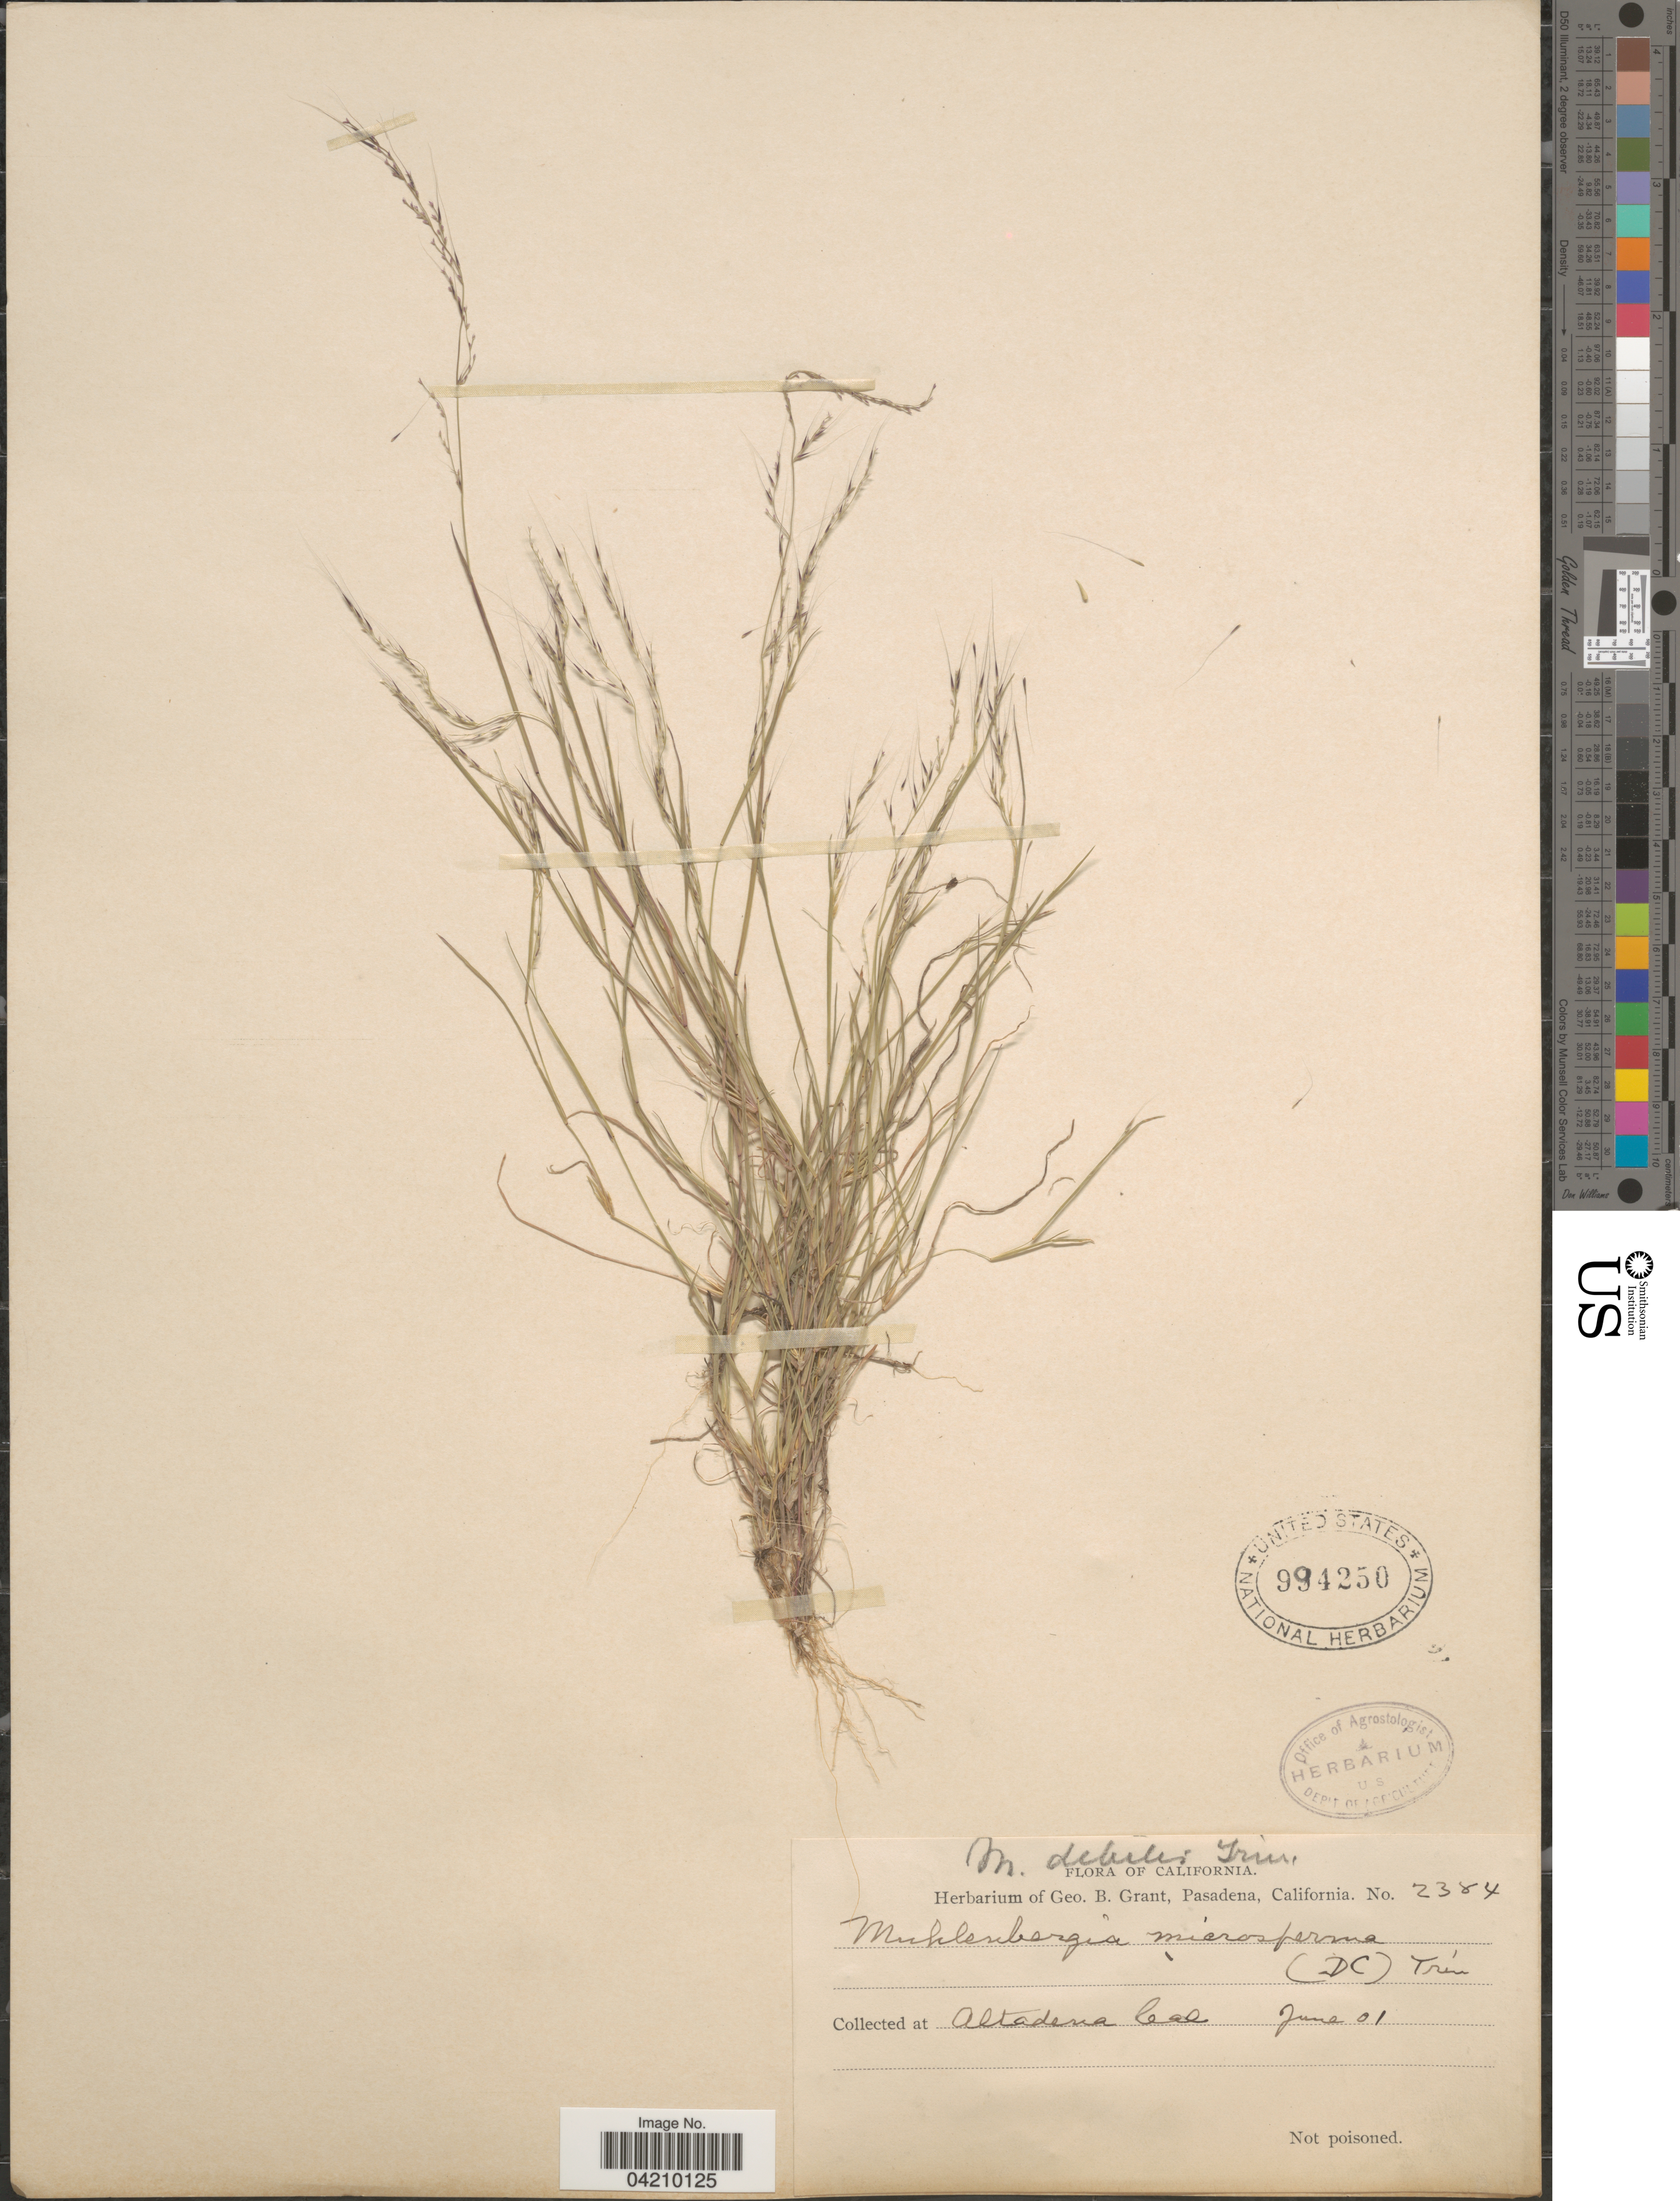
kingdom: Plantae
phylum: Tracheophyta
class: Liliopsida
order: Poales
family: Poaceae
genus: Muhlenbergia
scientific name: Muhlenbergia microsperma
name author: (DC.) Kunth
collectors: ex herb. Geo. B. Grant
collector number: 2384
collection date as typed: Transcribed d/m/y: /6/1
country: United States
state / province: California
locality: Altadena.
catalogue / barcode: US 994250